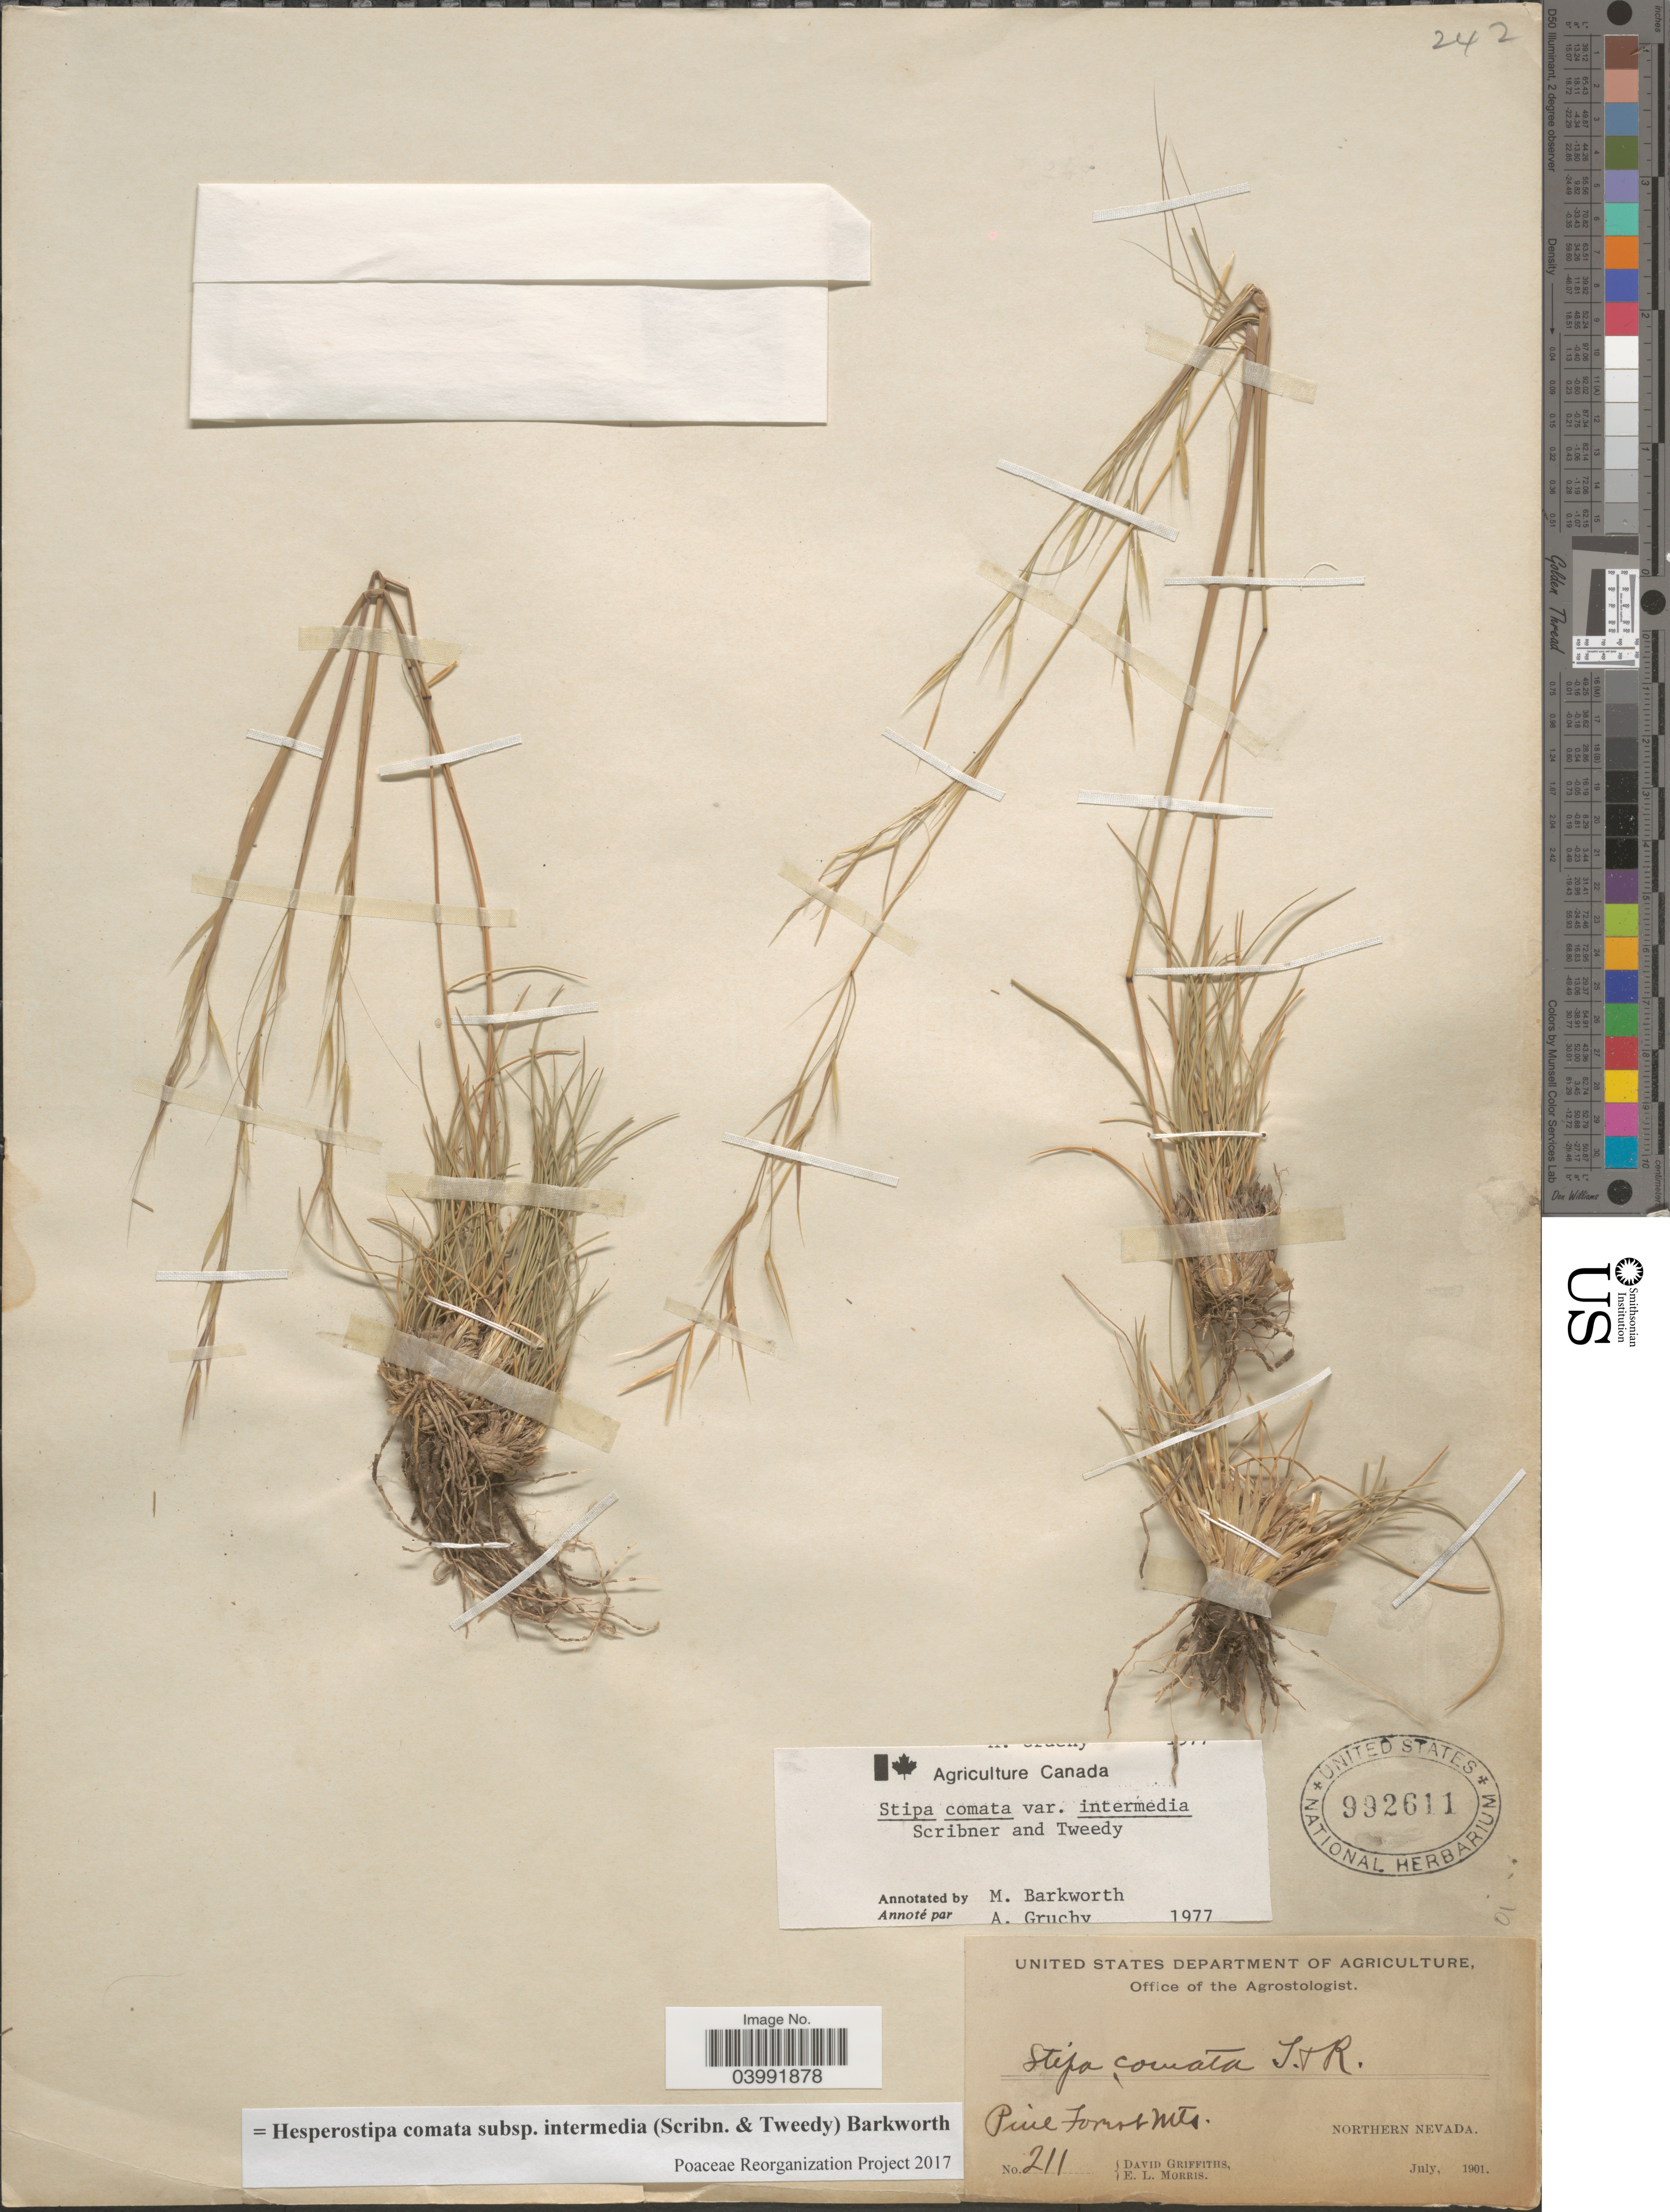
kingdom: Plantae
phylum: Tracheophyta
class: Liliopsida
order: Poales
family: Poaceae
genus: Hesperostipa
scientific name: Hesperostipa comata subsp. intermedia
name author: (Scribn. & Tweedy) Barkworth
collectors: D. Griffiths & E. Morris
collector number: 211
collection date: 1901-07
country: United States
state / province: Nevada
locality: Pine Forest Mts. Northern Nevada.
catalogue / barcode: US 992611